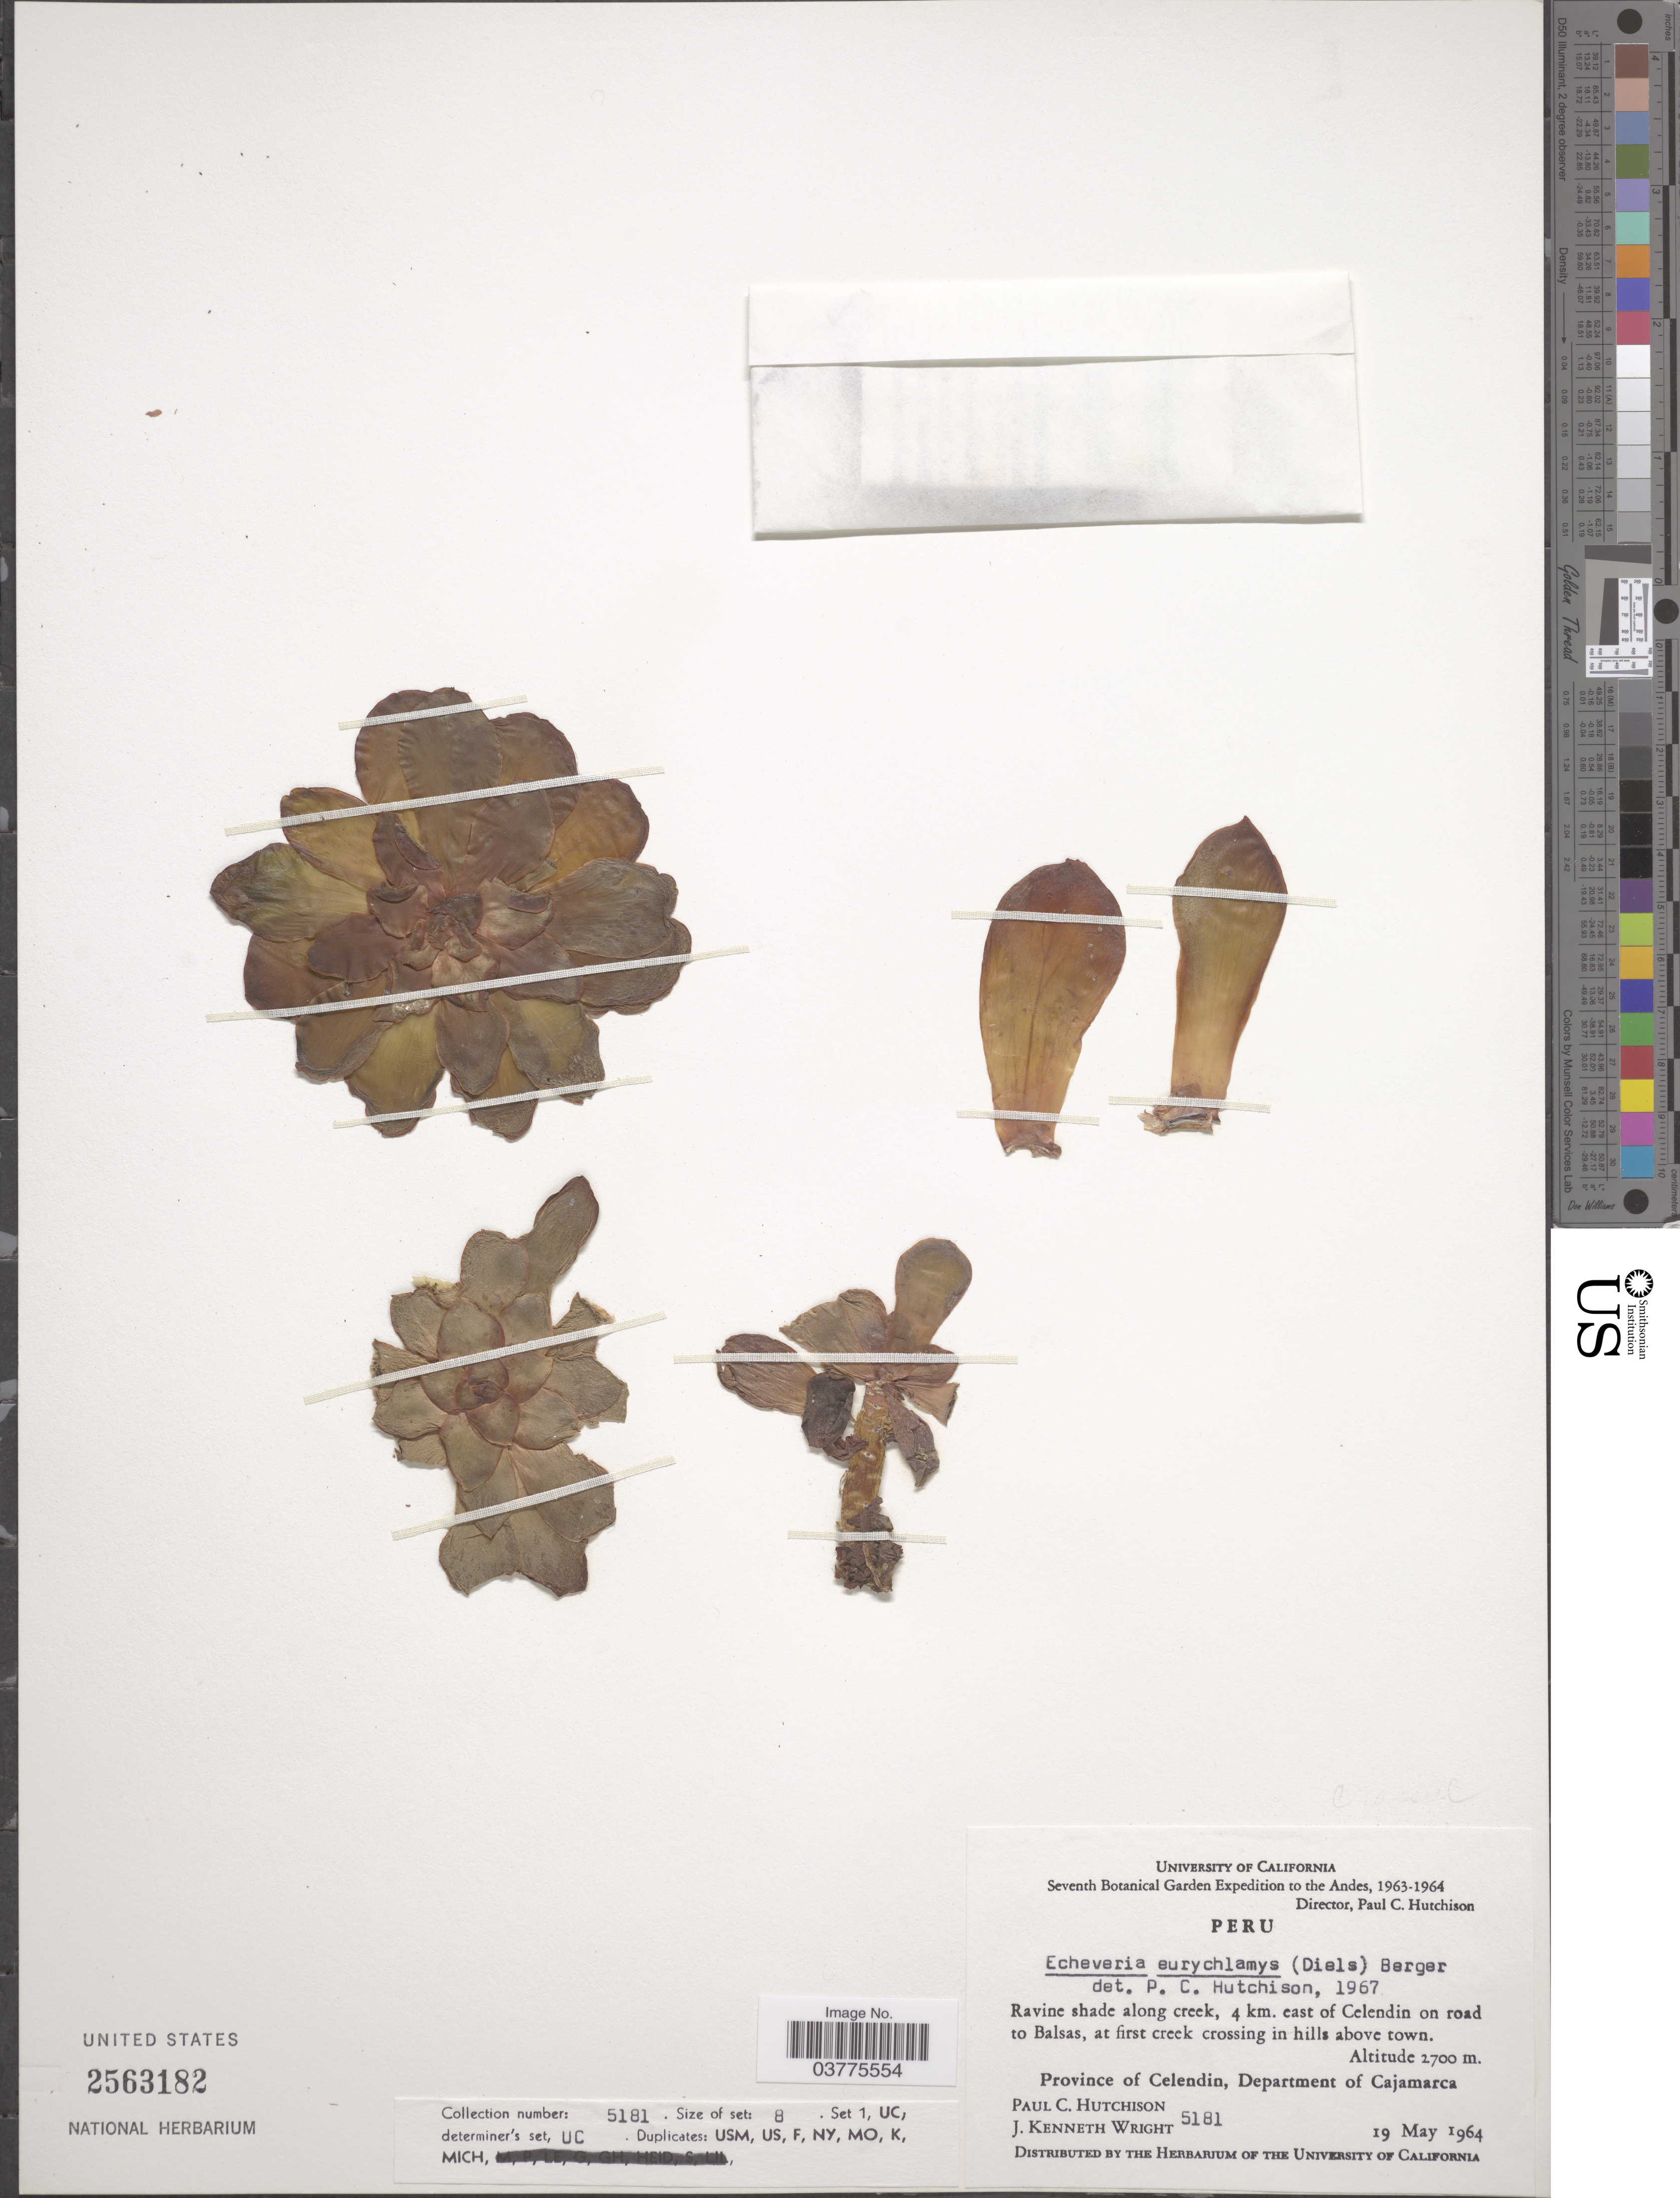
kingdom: Plantae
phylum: Tracheophyta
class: Magnoliopsida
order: Saxifragales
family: Crassulaceae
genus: Echeveria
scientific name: Echeveria eurychlamys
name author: (Diels) A. Berger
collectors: P. C. Hutchison & J. K. Wright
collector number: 5181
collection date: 1964-05-19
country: Peru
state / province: Cajamarca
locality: Ravine shade along creek, 4 km. east of Celendin on road to Balsas, at first creek crossing in hills above town. Province of Celendin, Department of Cajamarca.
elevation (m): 2700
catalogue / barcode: US 2563182